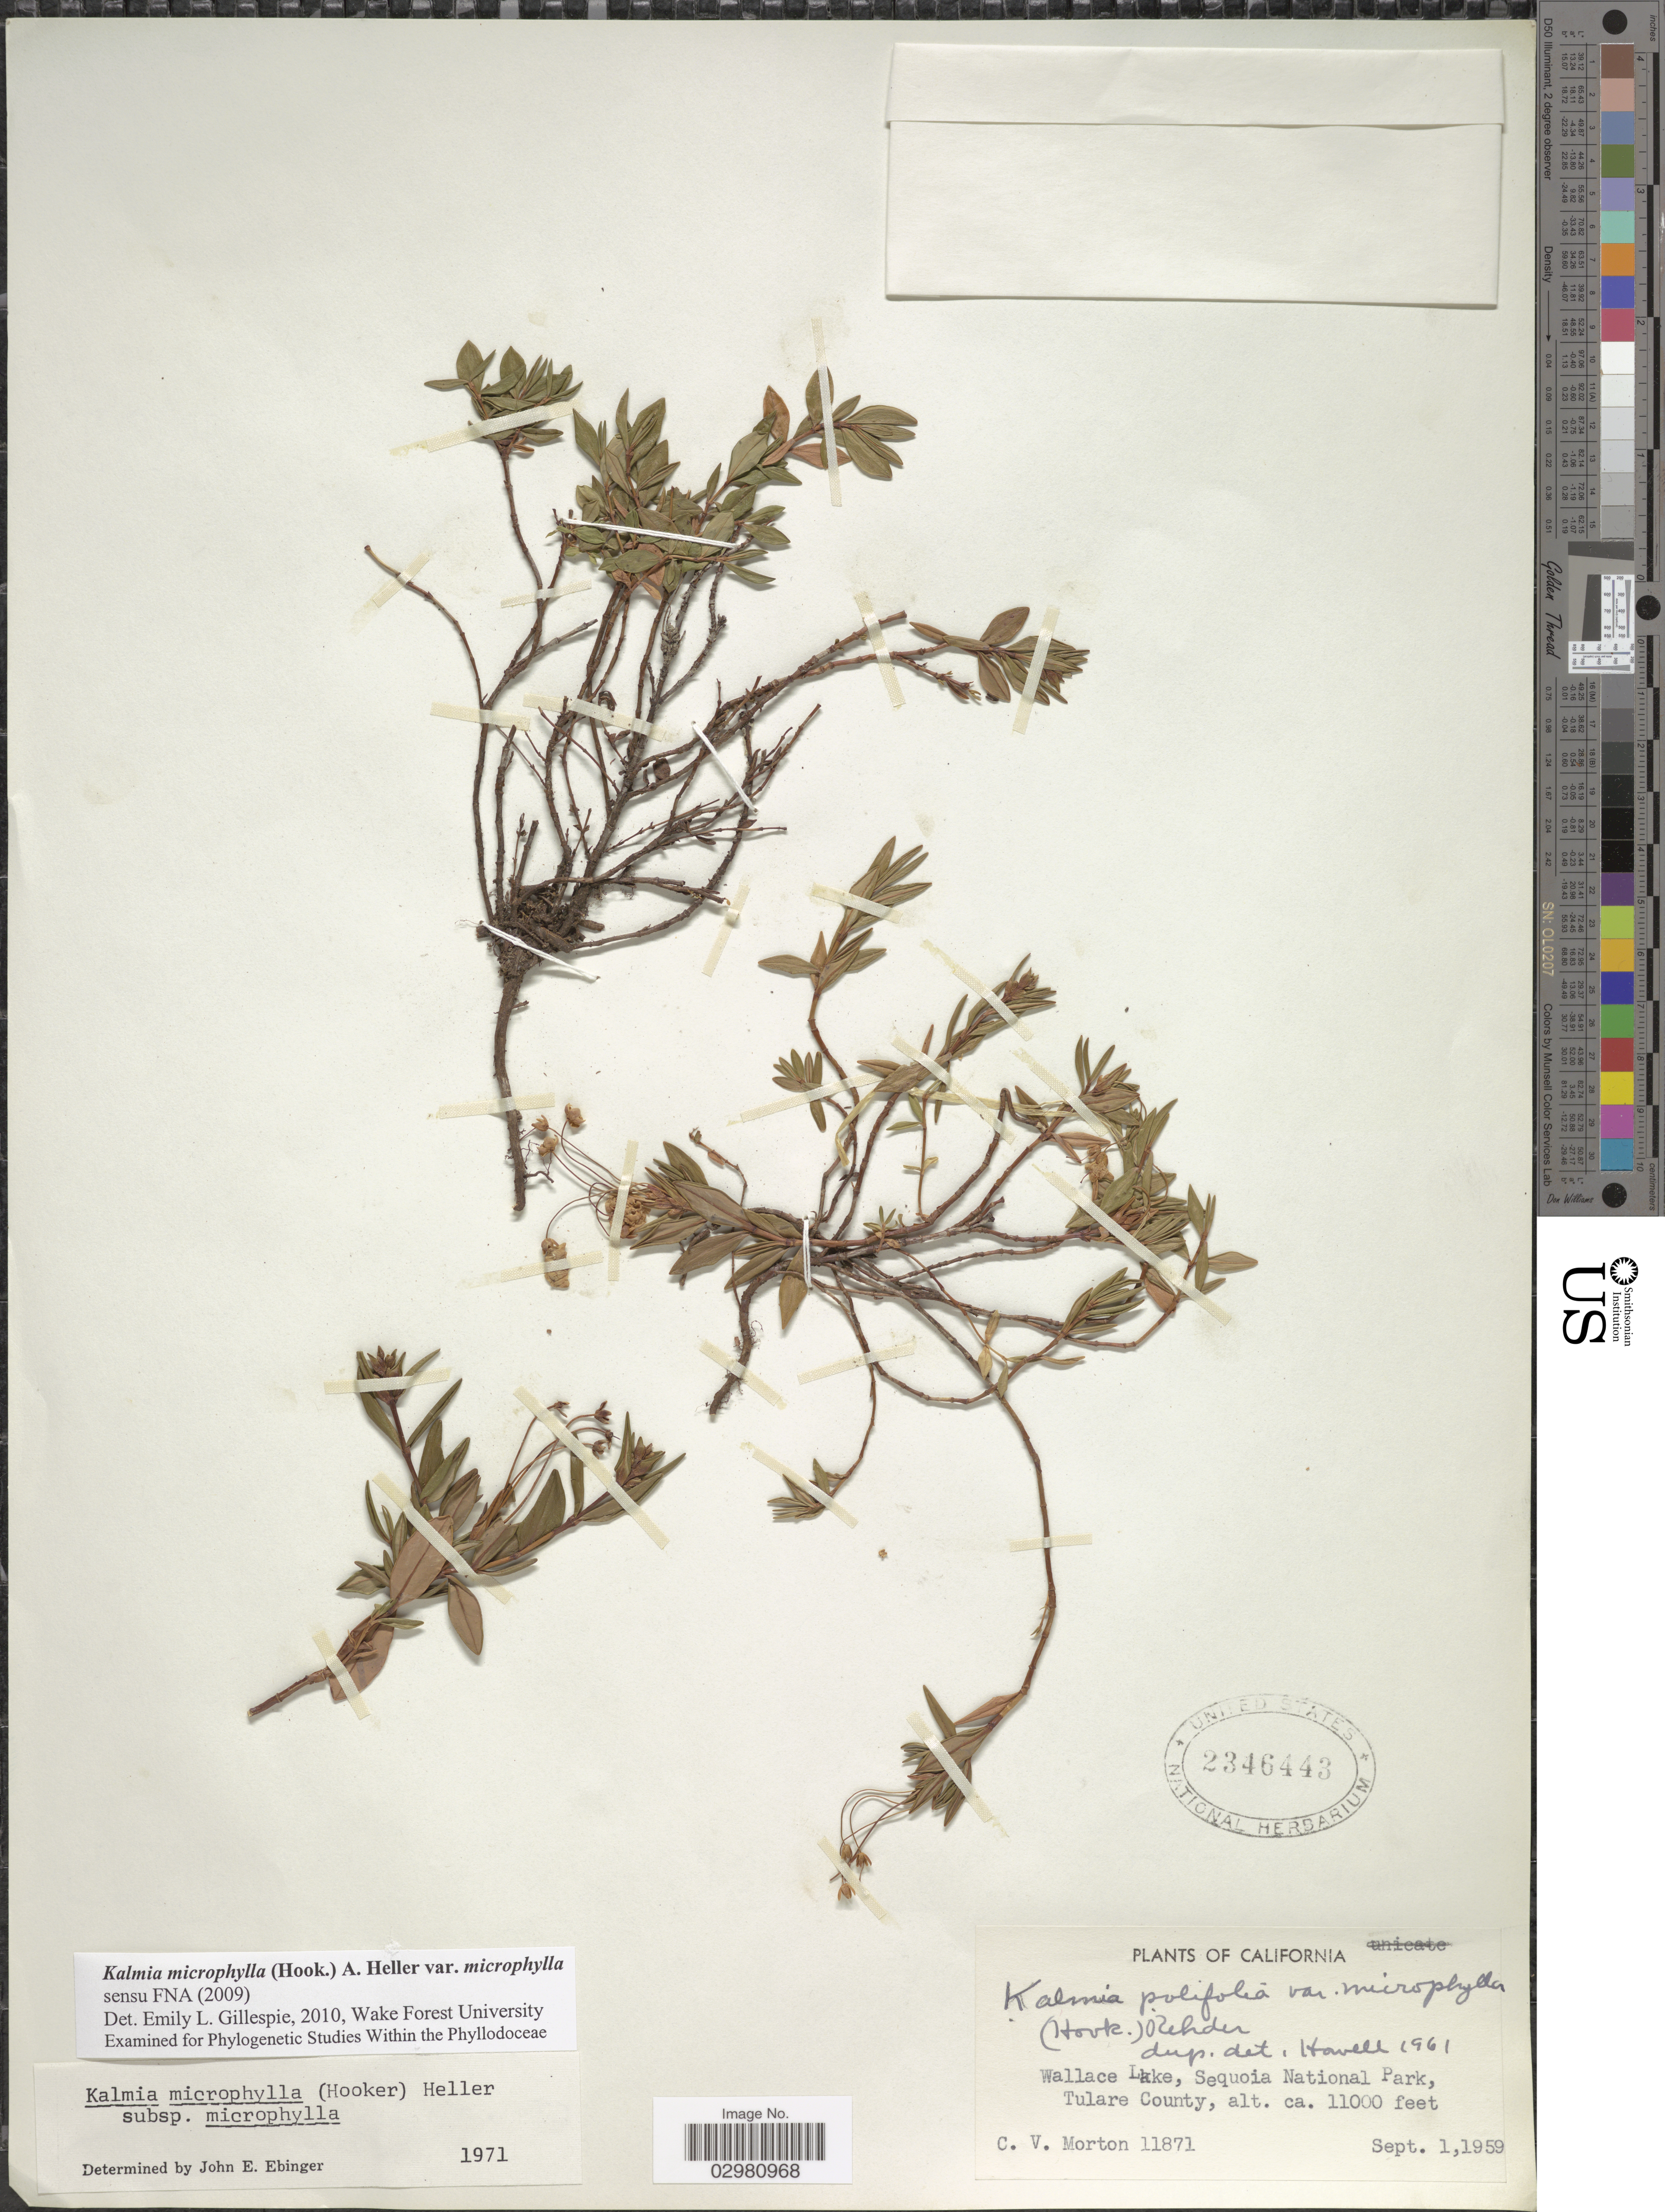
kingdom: Plantae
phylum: Tracheophyta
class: Magnoliopsida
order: Ericales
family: Ericaceae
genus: Kalmia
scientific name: Kalmia microphylla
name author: (Hook.) A. Heller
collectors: C. V. Morton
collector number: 11871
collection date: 1959-09-01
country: United States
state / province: California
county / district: Tulare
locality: Wallace Lake, Sequoia National Park, Tulare County.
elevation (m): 3353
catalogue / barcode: US 2346443